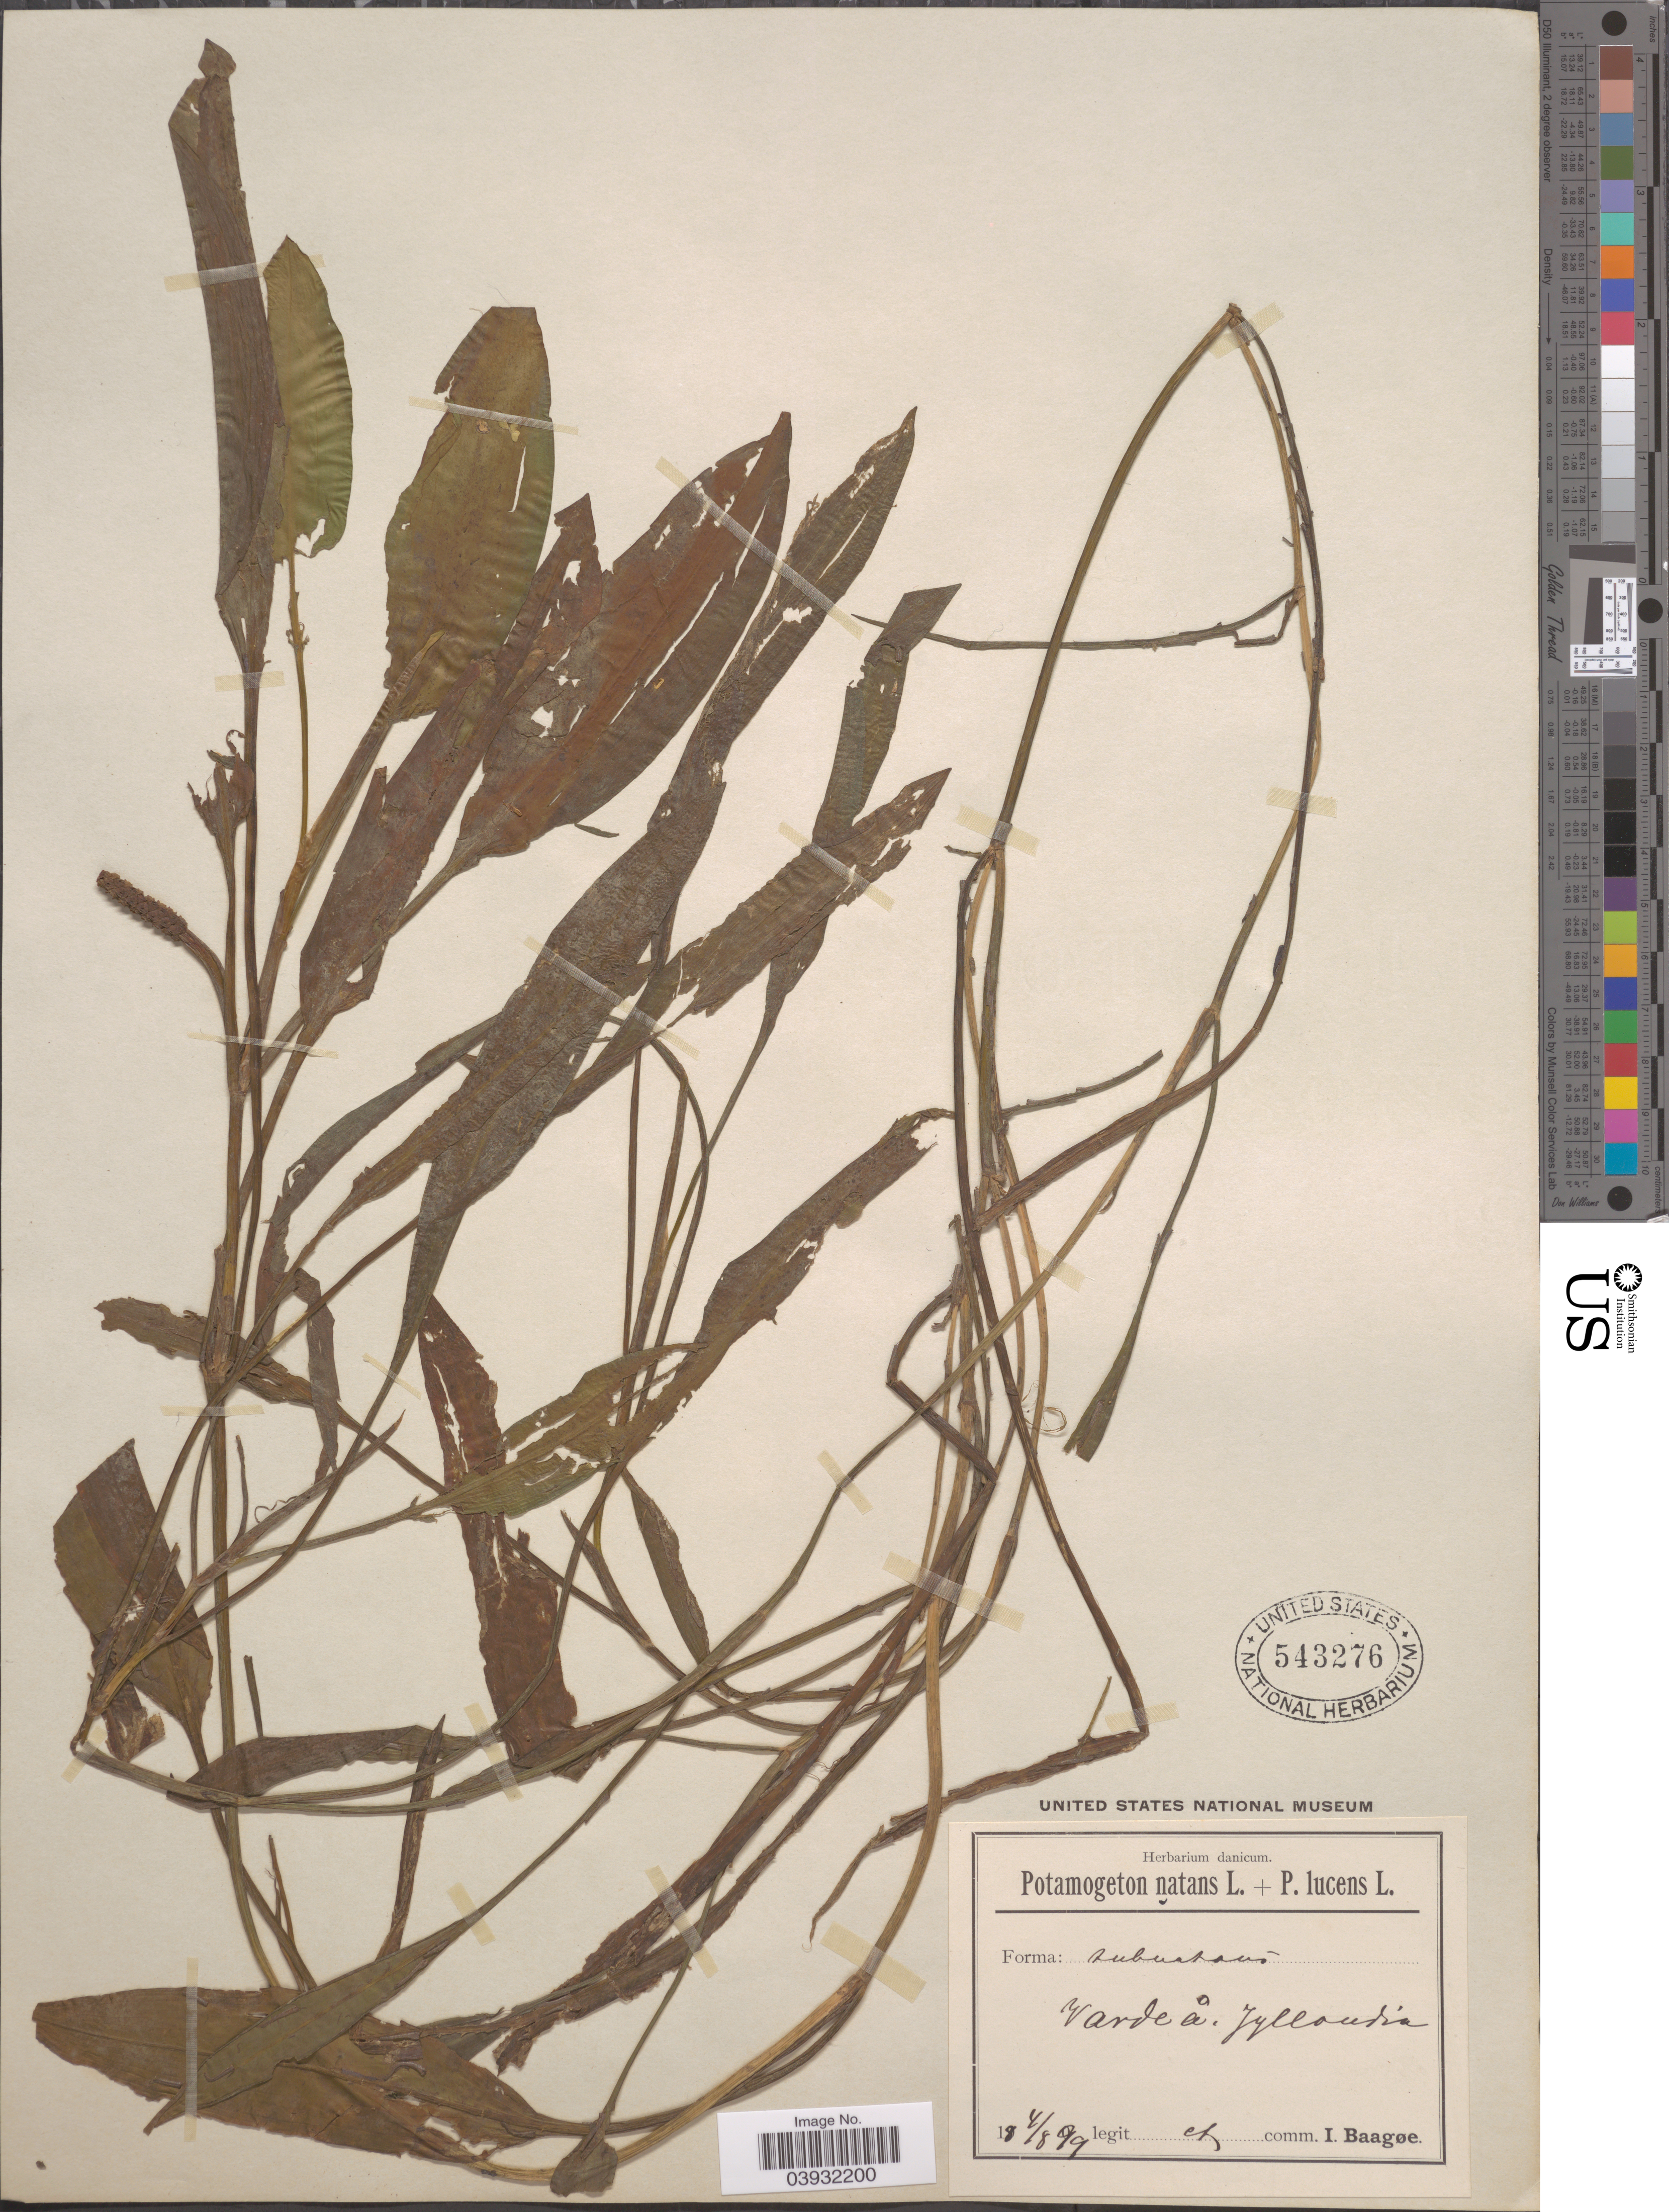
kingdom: Plantae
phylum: Tracheophyta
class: Liliopsida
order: Alismatales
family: Potamogetonaceae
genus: Potamogeton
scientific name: Potamogeton natans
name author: L.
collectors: I. Baagøe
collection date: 1899-08-04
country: Denmark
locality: Varde å. Jyllandia.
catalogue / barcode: US 543276